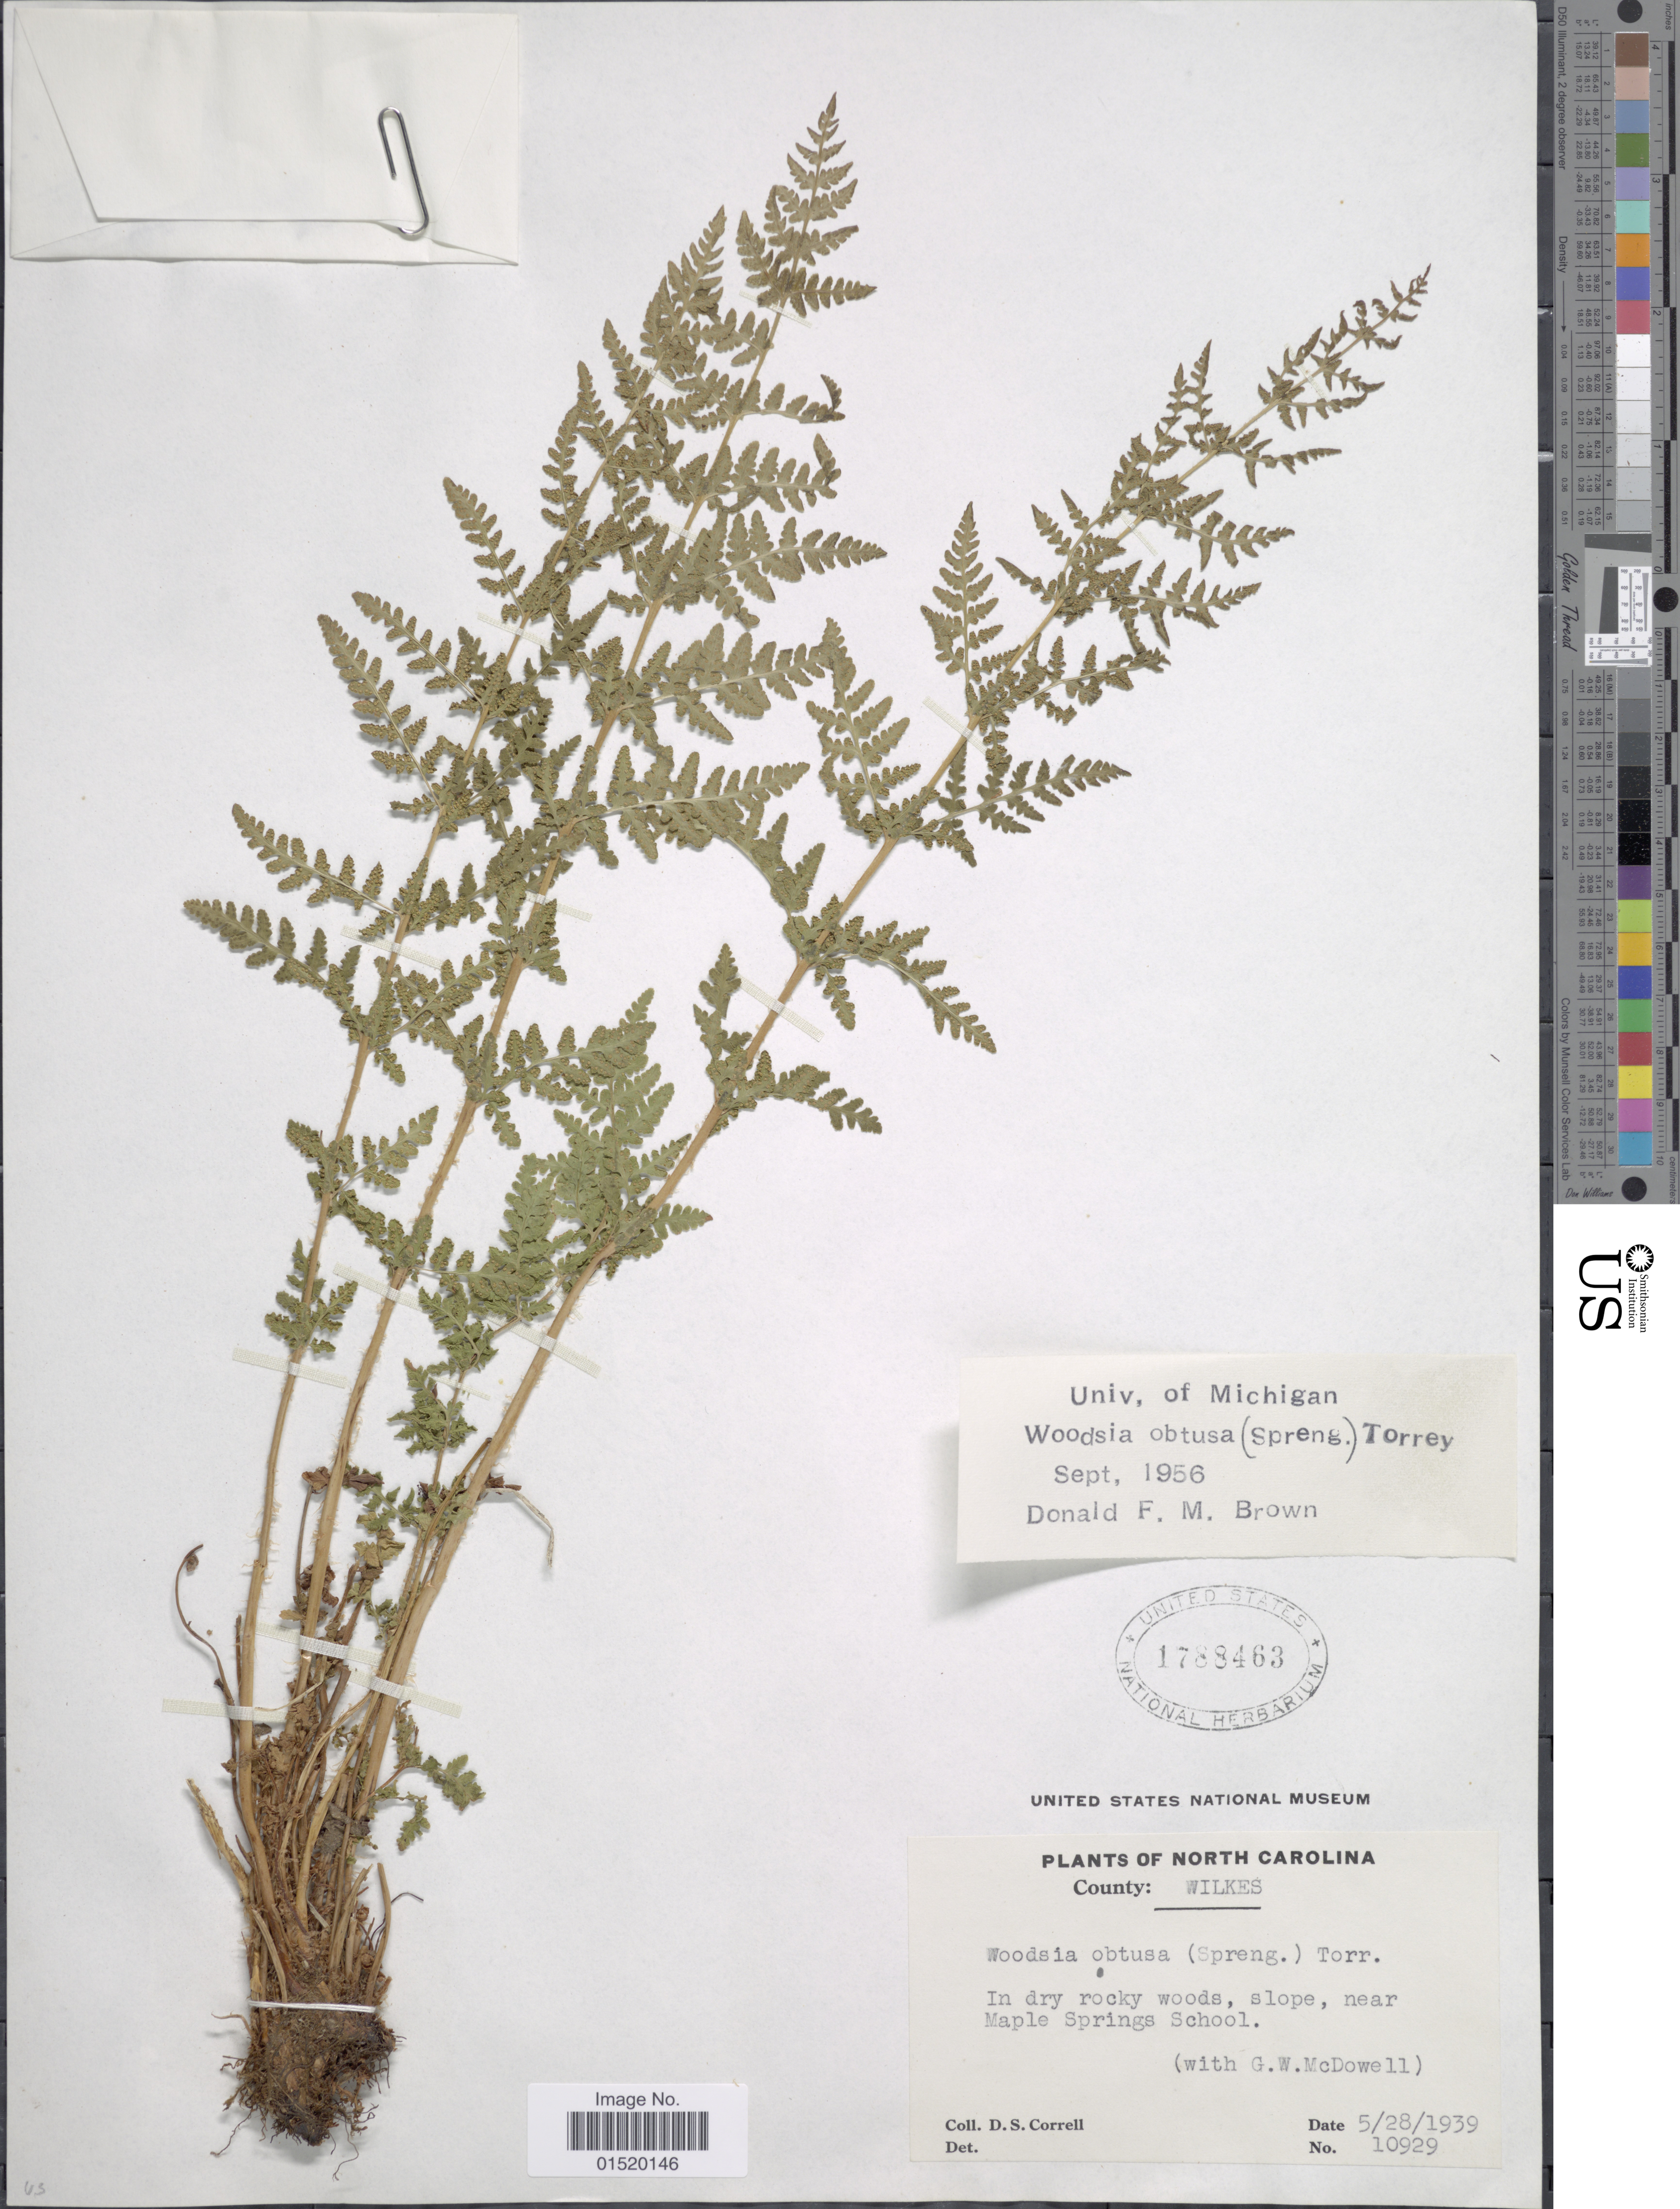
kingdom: Plantae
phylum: Tracheophyta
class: Polypodiopsida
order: Polypodiales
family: Woodsiaceae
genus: Woodsia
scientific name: Woodsia obtusa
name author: (Spreng.) Torr.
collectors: D. S. Correll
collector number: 10929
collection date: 1939-05-28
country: United States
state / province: North Carolina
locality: County: Wilkes, In dry rocky woods, slope, near Maple Springs School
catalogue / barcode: US 1788463